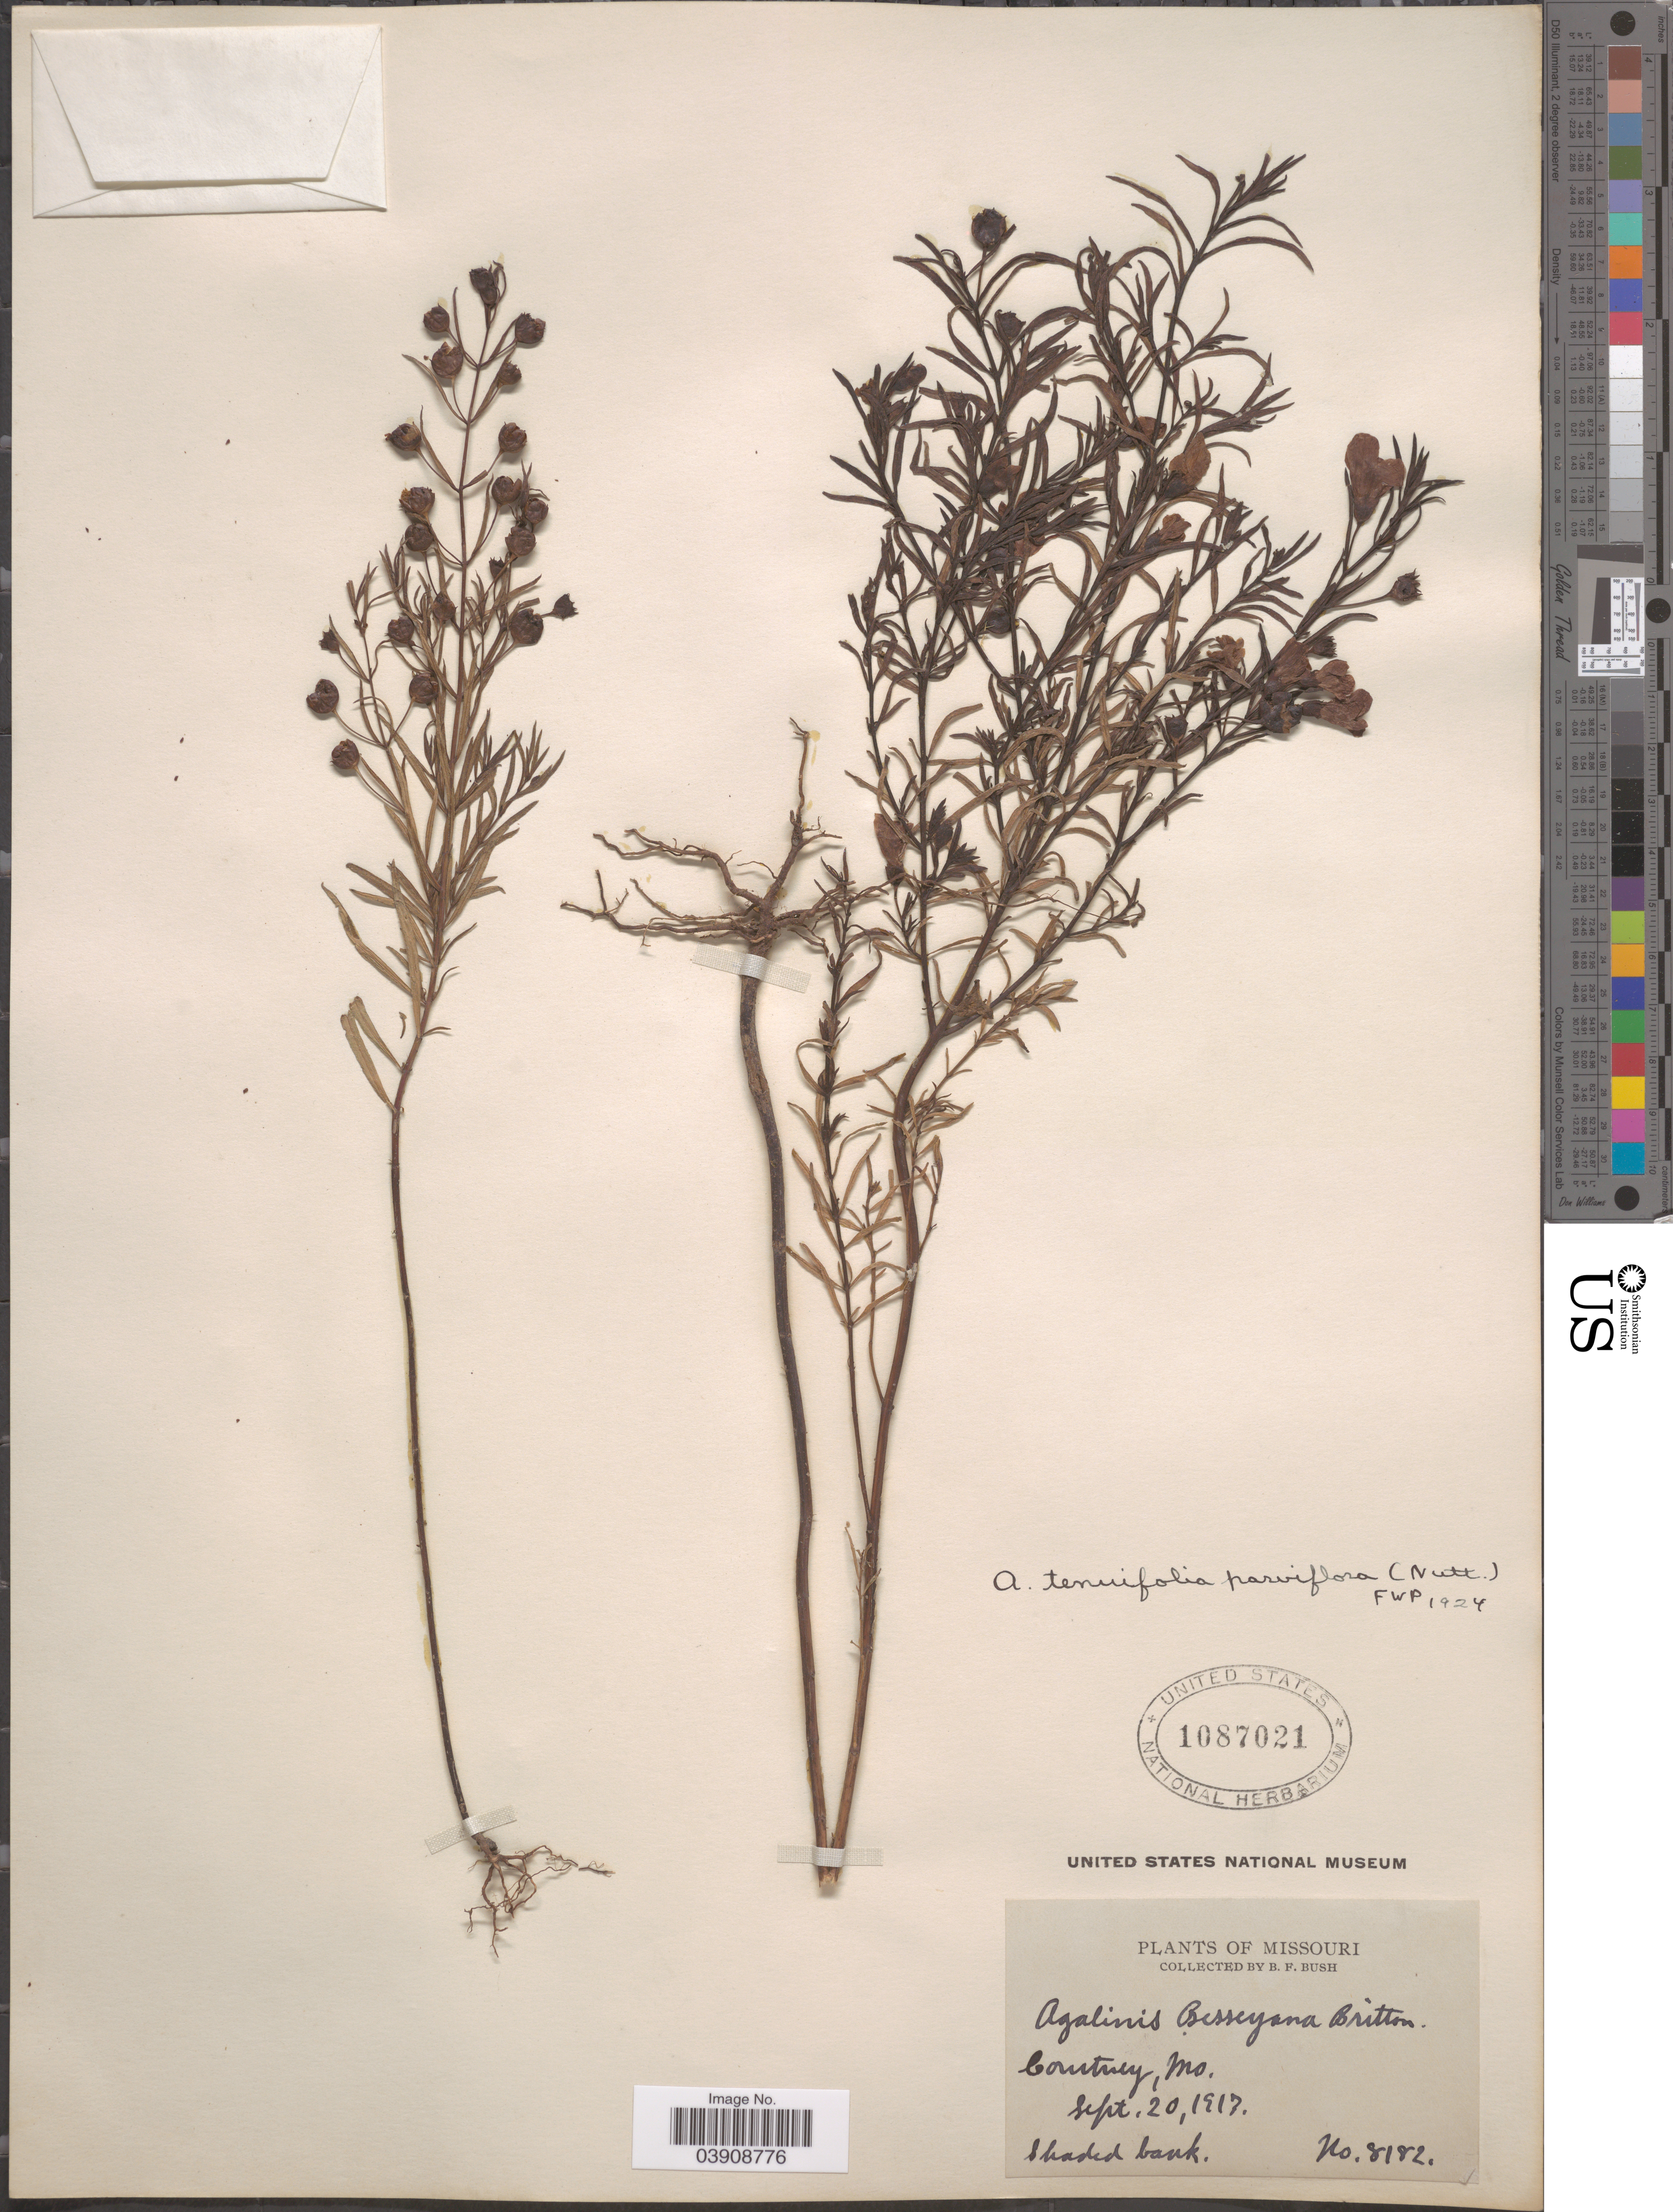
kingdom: Plantae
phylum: Tracheophyta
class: Magnoliopsida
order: Lamiales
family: Orobanchaceae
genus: Agalinis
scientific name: Agalinis tenuifolia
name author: (Vahl) Raf.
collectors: B. F. Bush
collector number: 8182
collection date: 1917-09-20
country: United States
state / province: Missouri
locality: Courtney.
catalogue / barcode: US 1087021